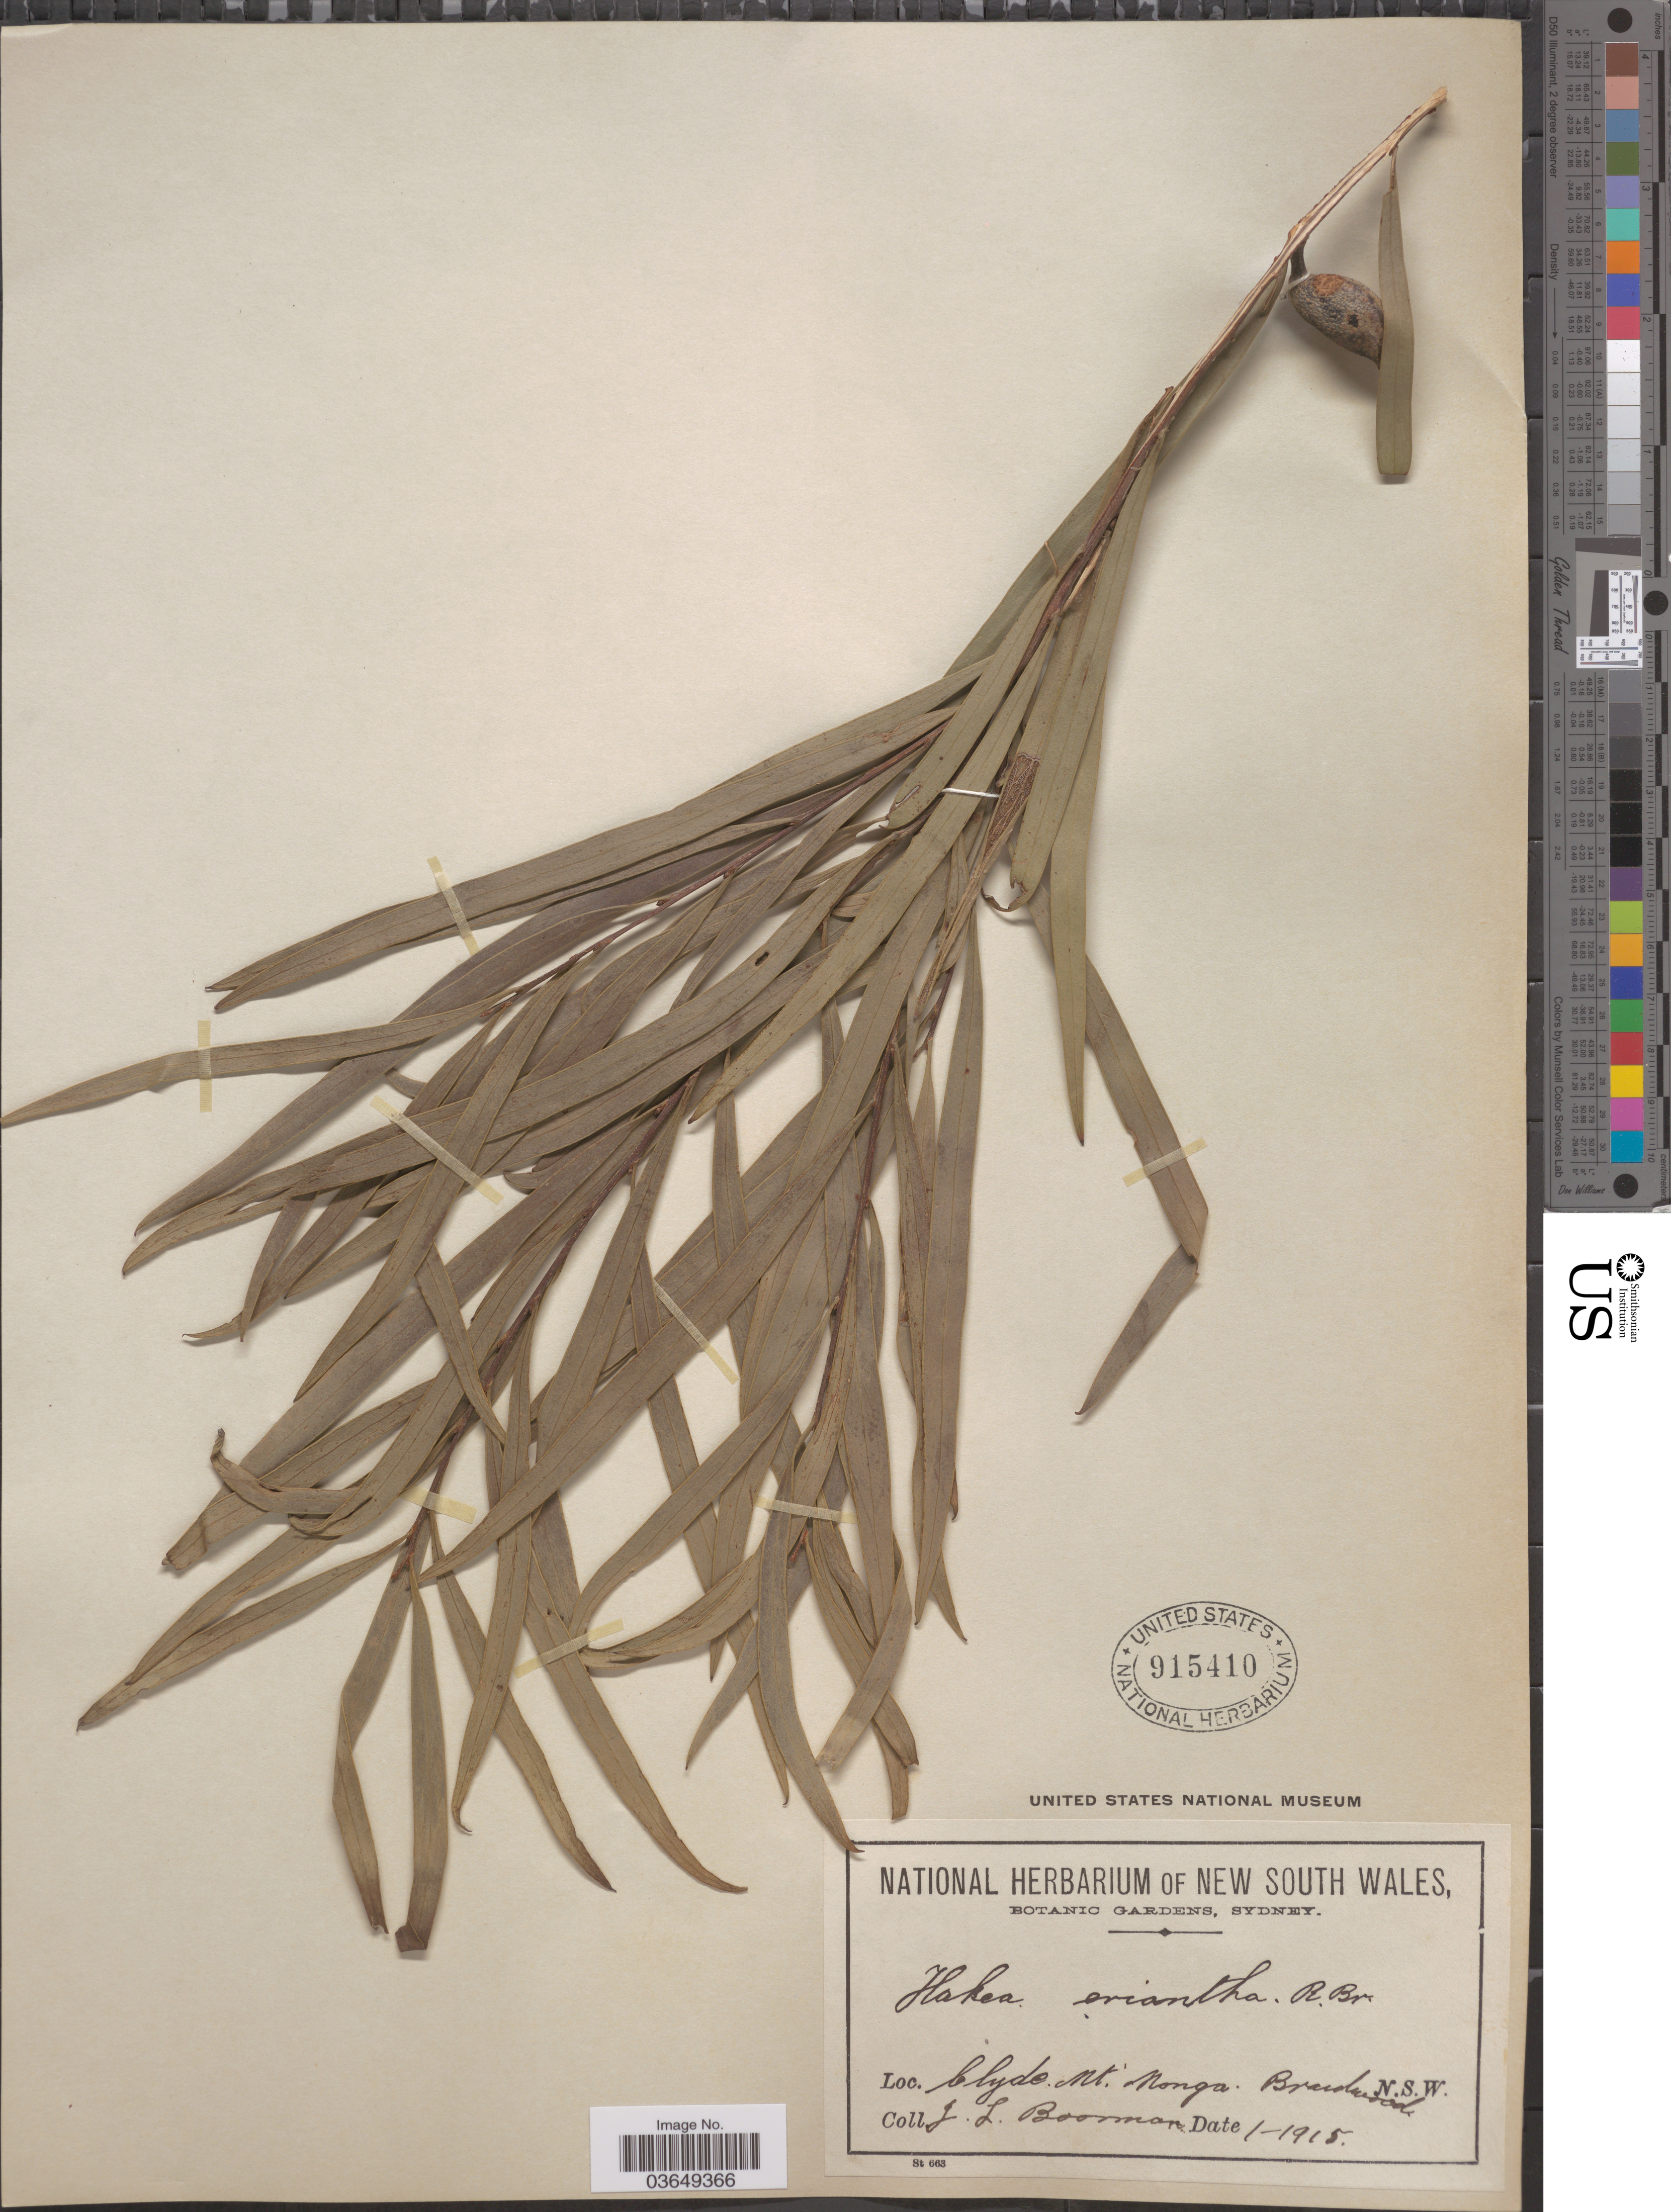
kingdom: Plantae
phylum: Tracheophyta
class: Magnoliopsida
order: Proteales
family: Proteaceae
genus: Hakea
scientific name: Hakea eriantha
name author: R. Br.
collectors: J. Boorman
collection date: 1915-01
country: Australia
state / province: New South Wales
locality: Clyde Mt. Monga. Braidwood.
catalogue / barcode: US 915410